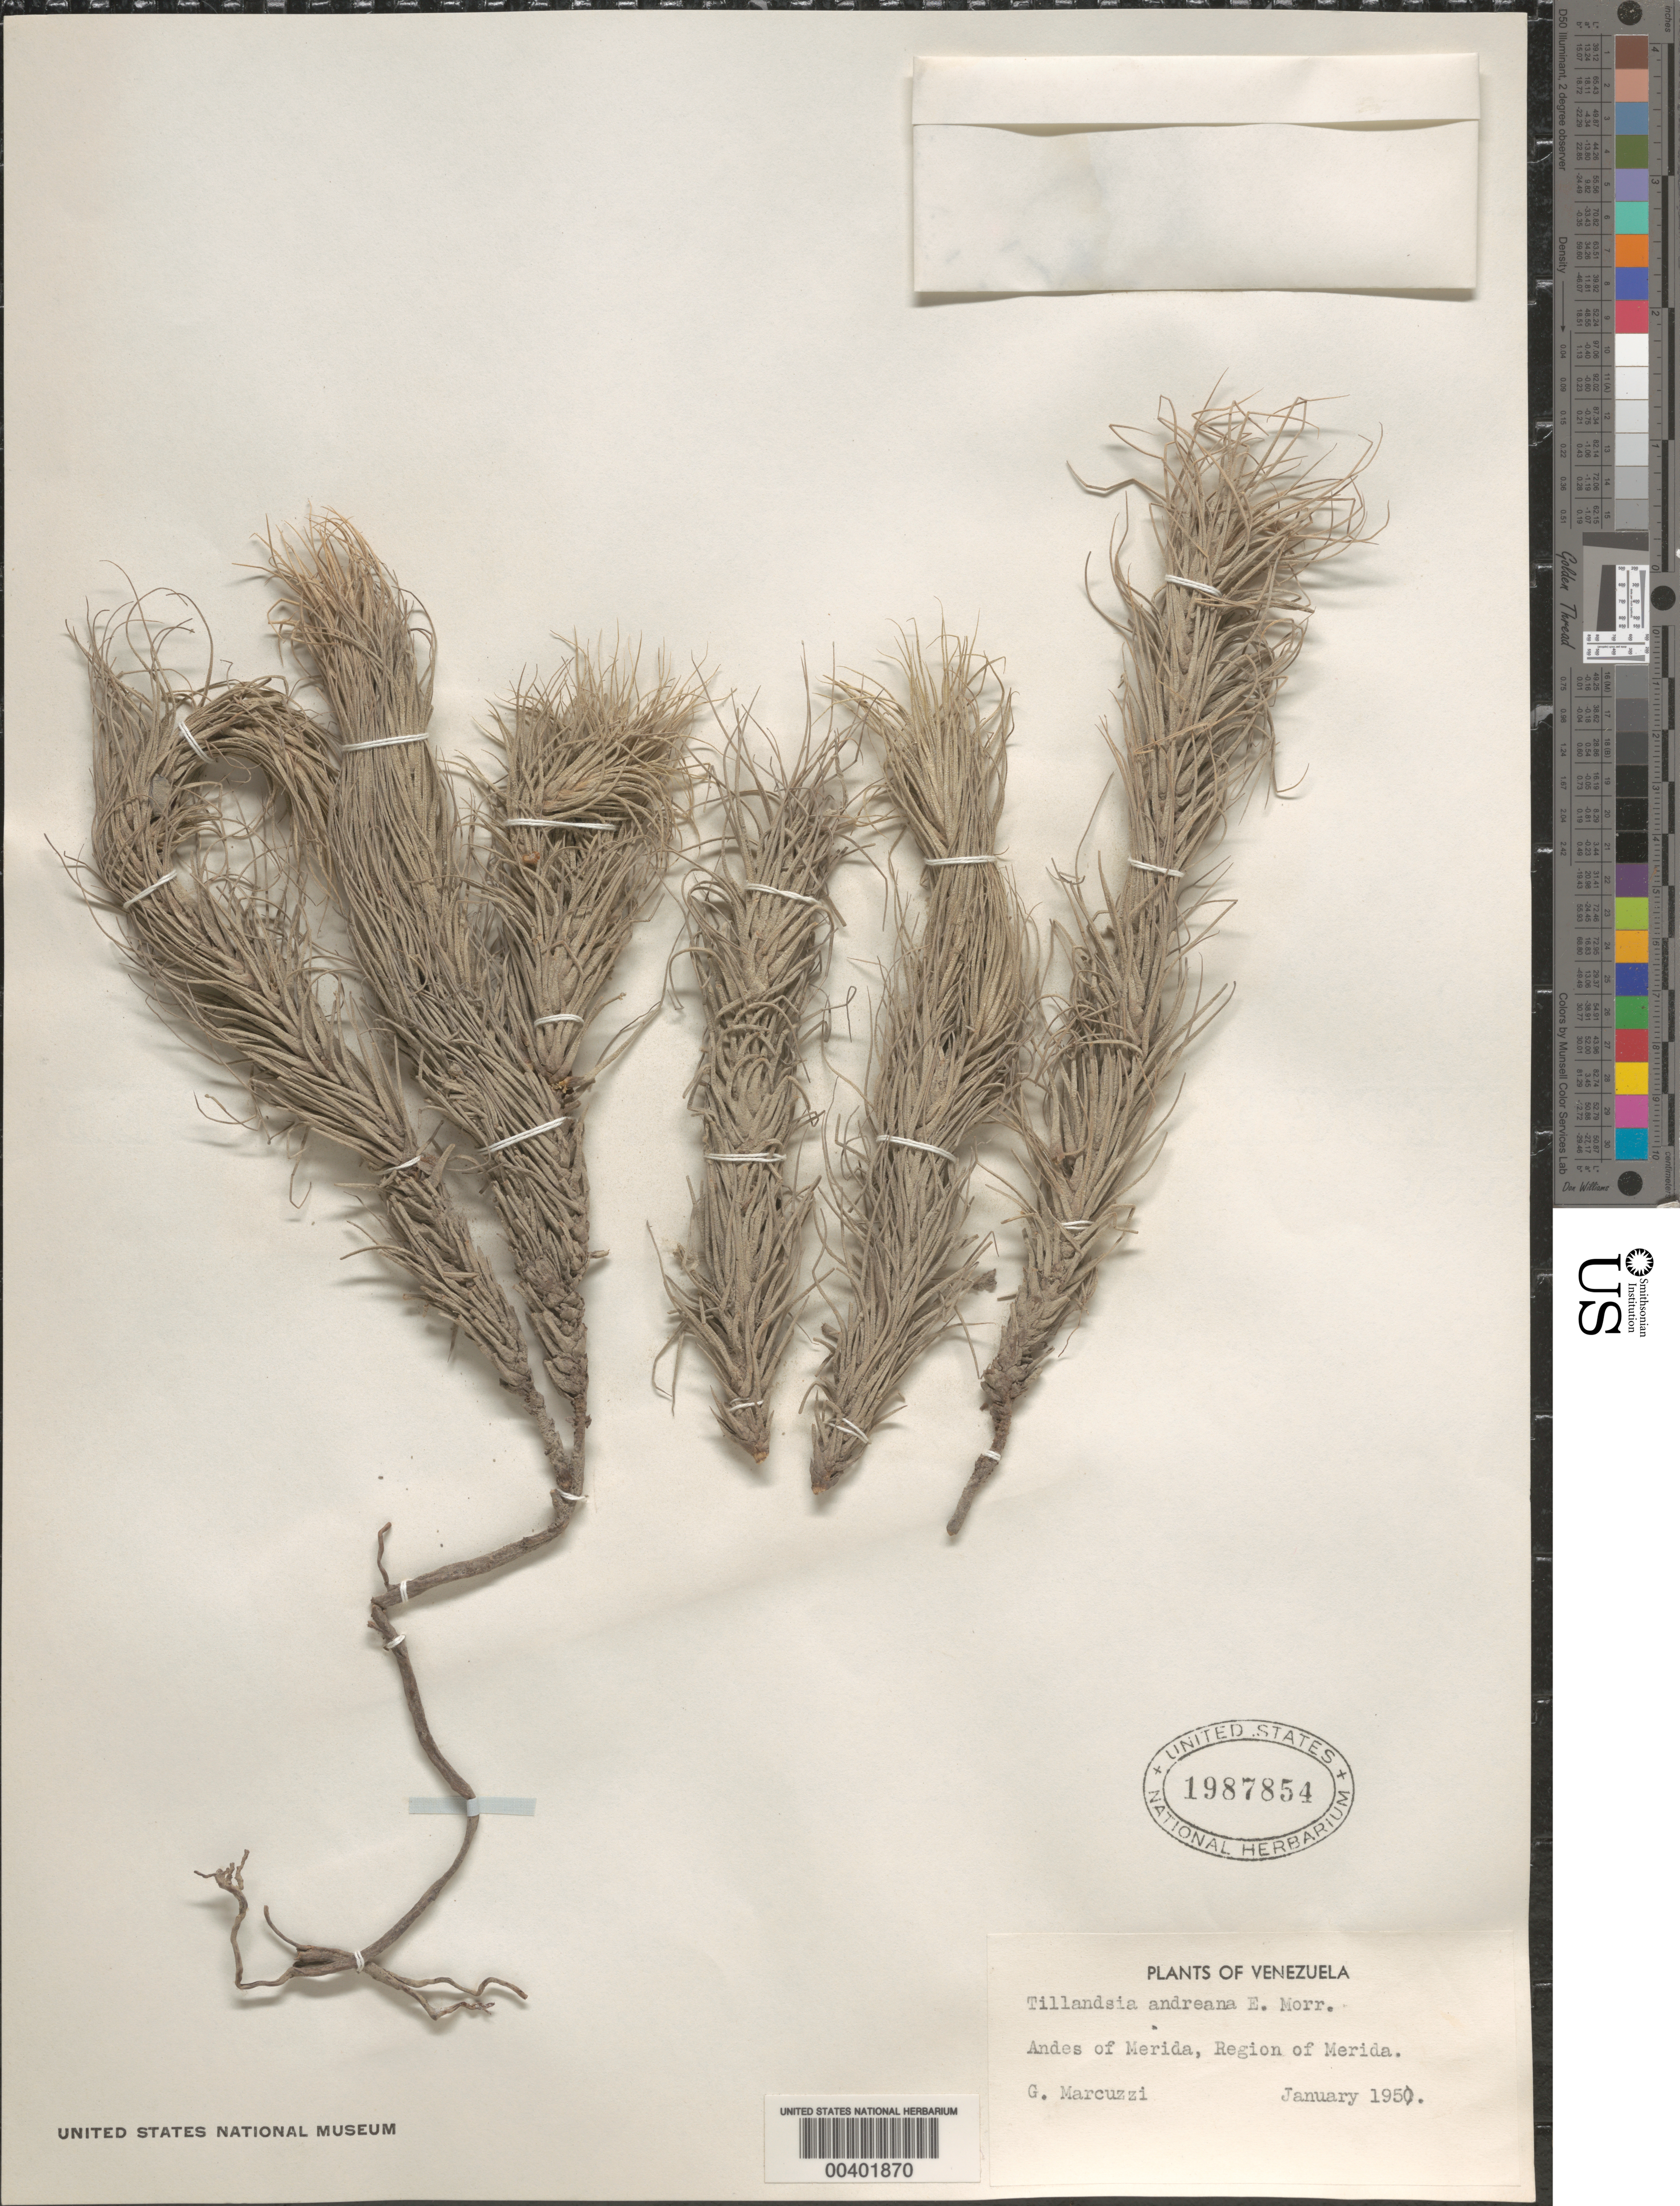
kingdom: Plantae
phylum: Tracheophyta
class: Liliopsida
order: Poales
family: Bromeliaceae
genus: Tillandsia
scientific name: Tillandsia andreana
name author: É. Morren ex André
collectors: G. Marcuzzi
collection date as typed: Jan 1950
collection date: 1950-01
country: Venezuela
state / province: Mérida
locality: Andes of Mérida, Region of Mérida.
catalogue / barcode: US 1987854